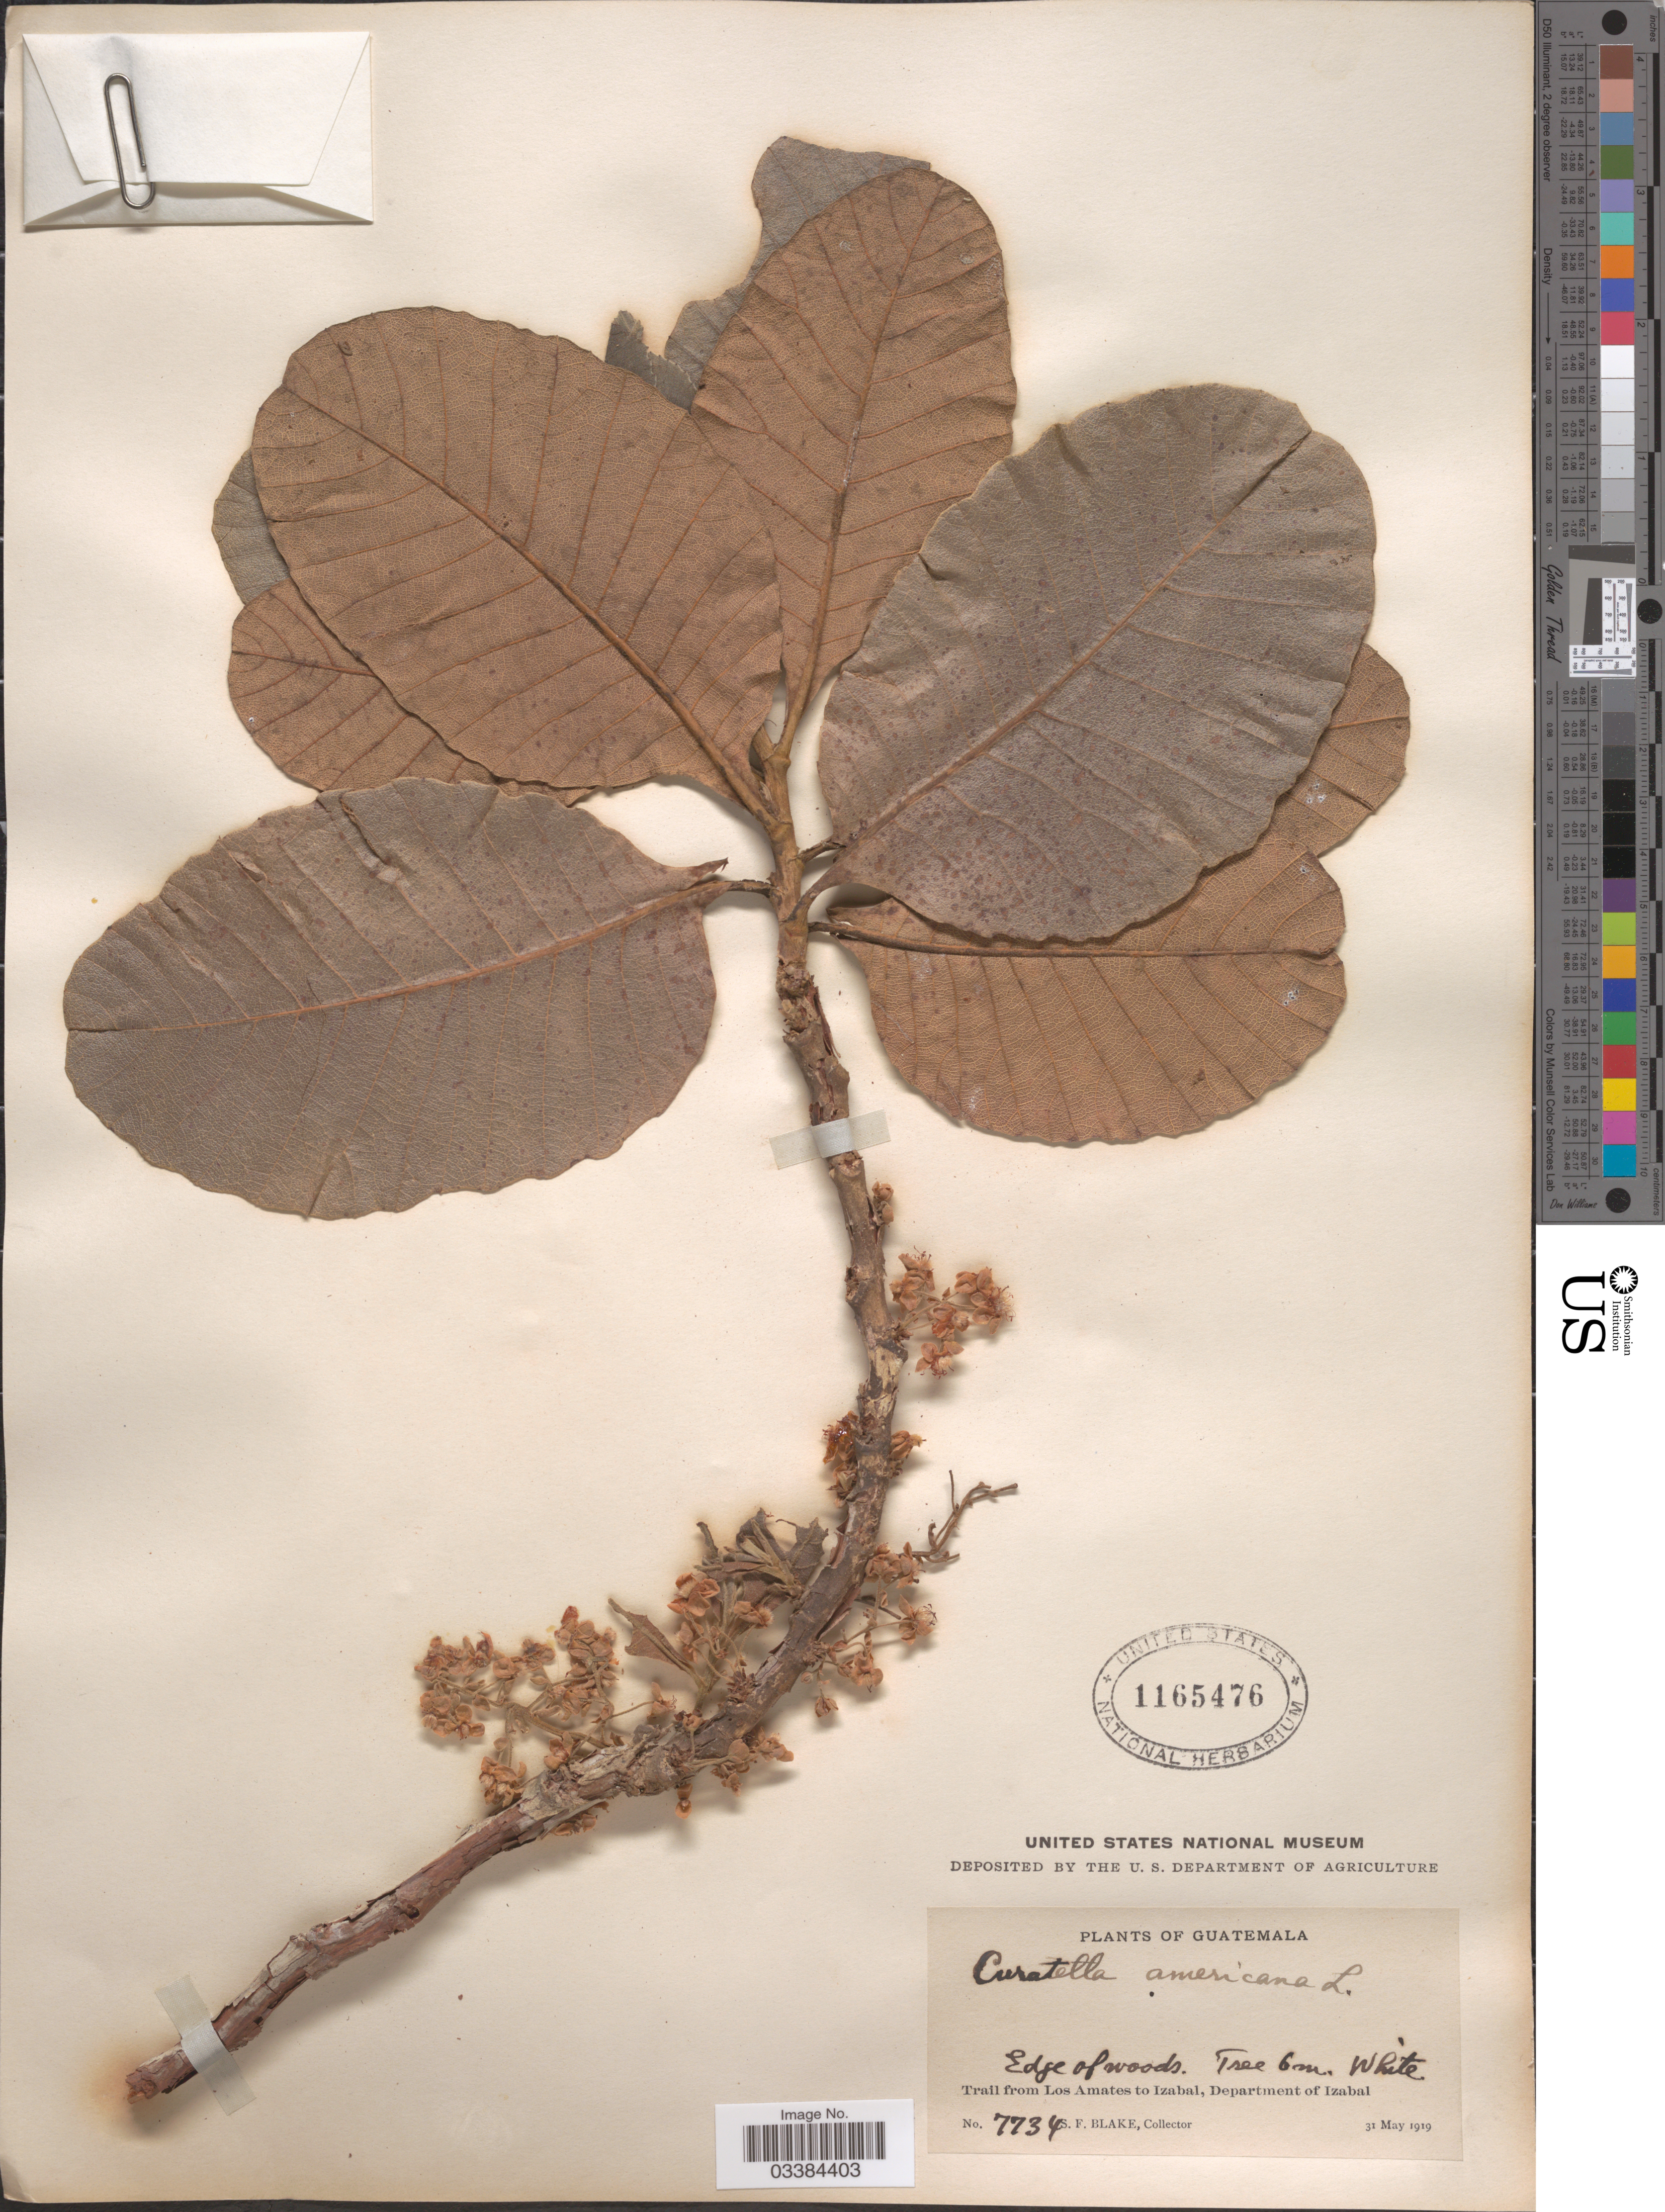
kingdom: Plantae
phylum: Tracheophyta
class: Magnoliopsida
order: Dilleniales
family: Dilleniaceae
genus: Curatella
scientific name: Curatella americana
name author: L.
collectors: S. Blake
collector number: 7734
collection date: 1919-05-31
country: Guatemala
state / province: Izabal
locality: Trail from Los Amates to Izabal, Department of Izabal.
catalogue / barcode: US 1165476